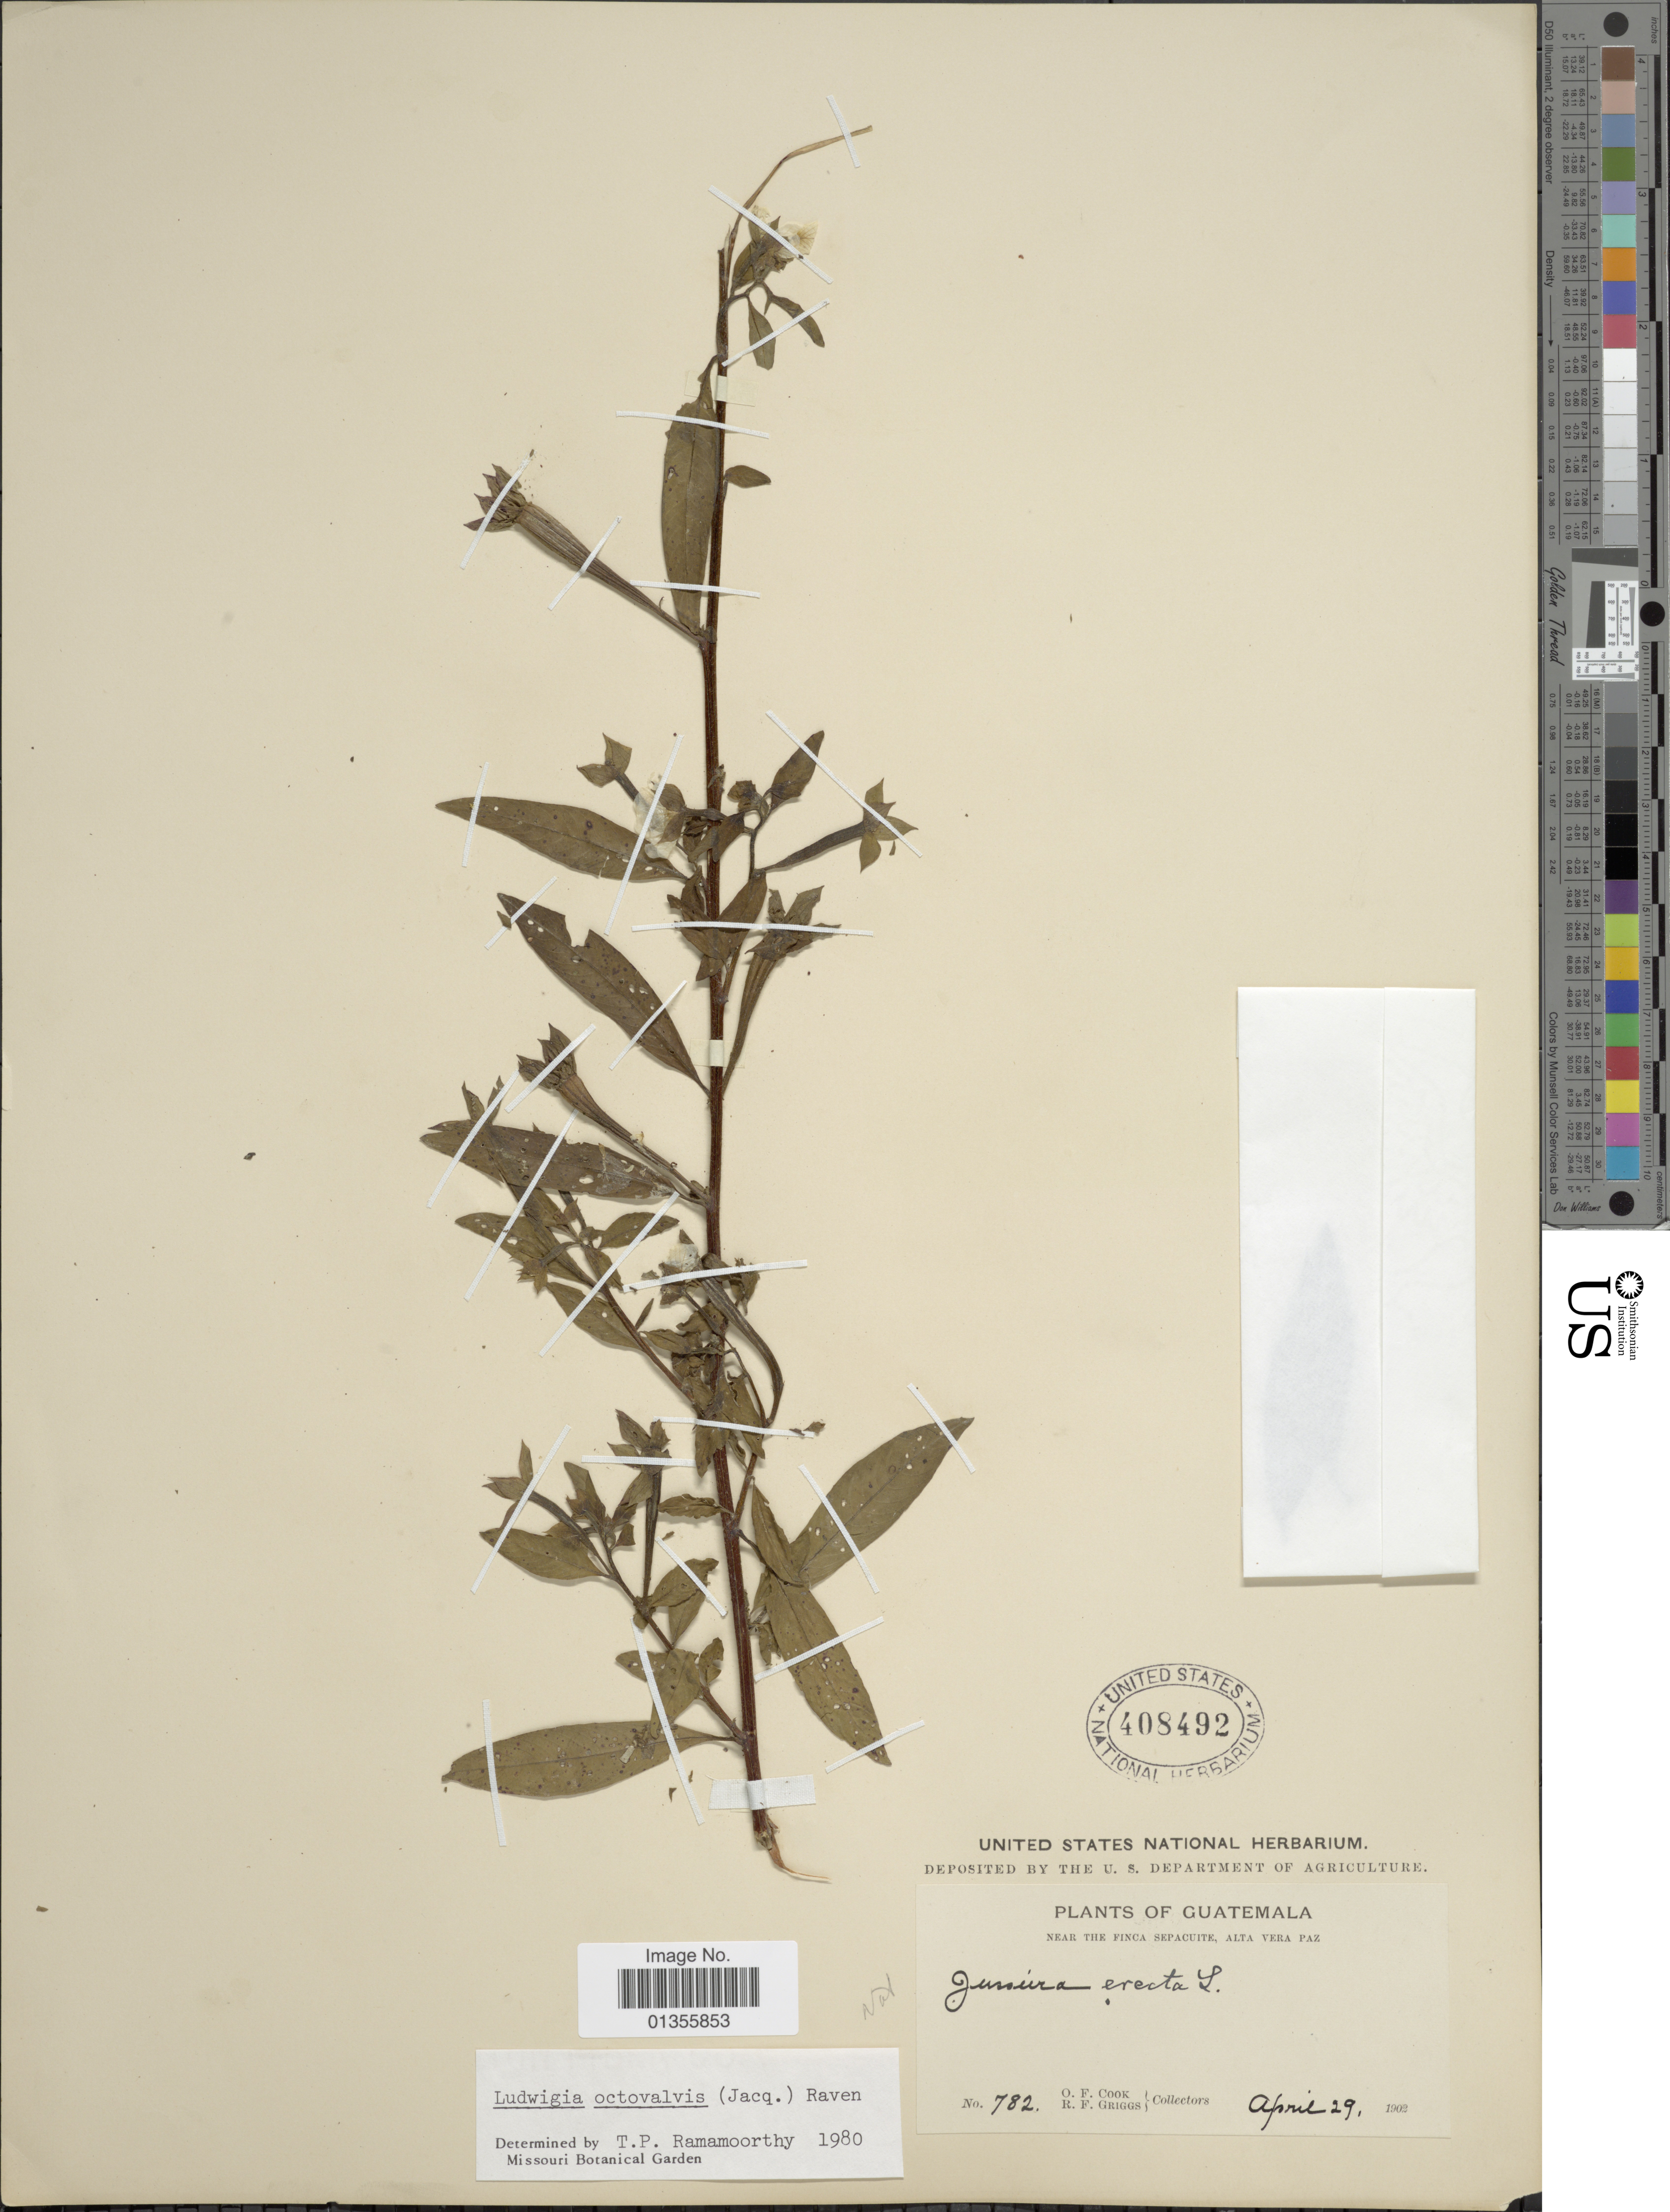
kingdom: Plantae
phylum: Tracheophyta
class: Magnoliopsida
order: Myrtales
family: Onagraceae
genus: Ludwigia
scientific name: Ludwigia octovalvis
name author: (Jacq.) P.H. Raven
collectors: O. F. Cook & R. F. Griggs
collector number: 782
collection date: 1902-04-29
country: Guatemala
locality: Near the Finca Sepacuite, Alta Vera Paz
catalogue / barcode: US 408492